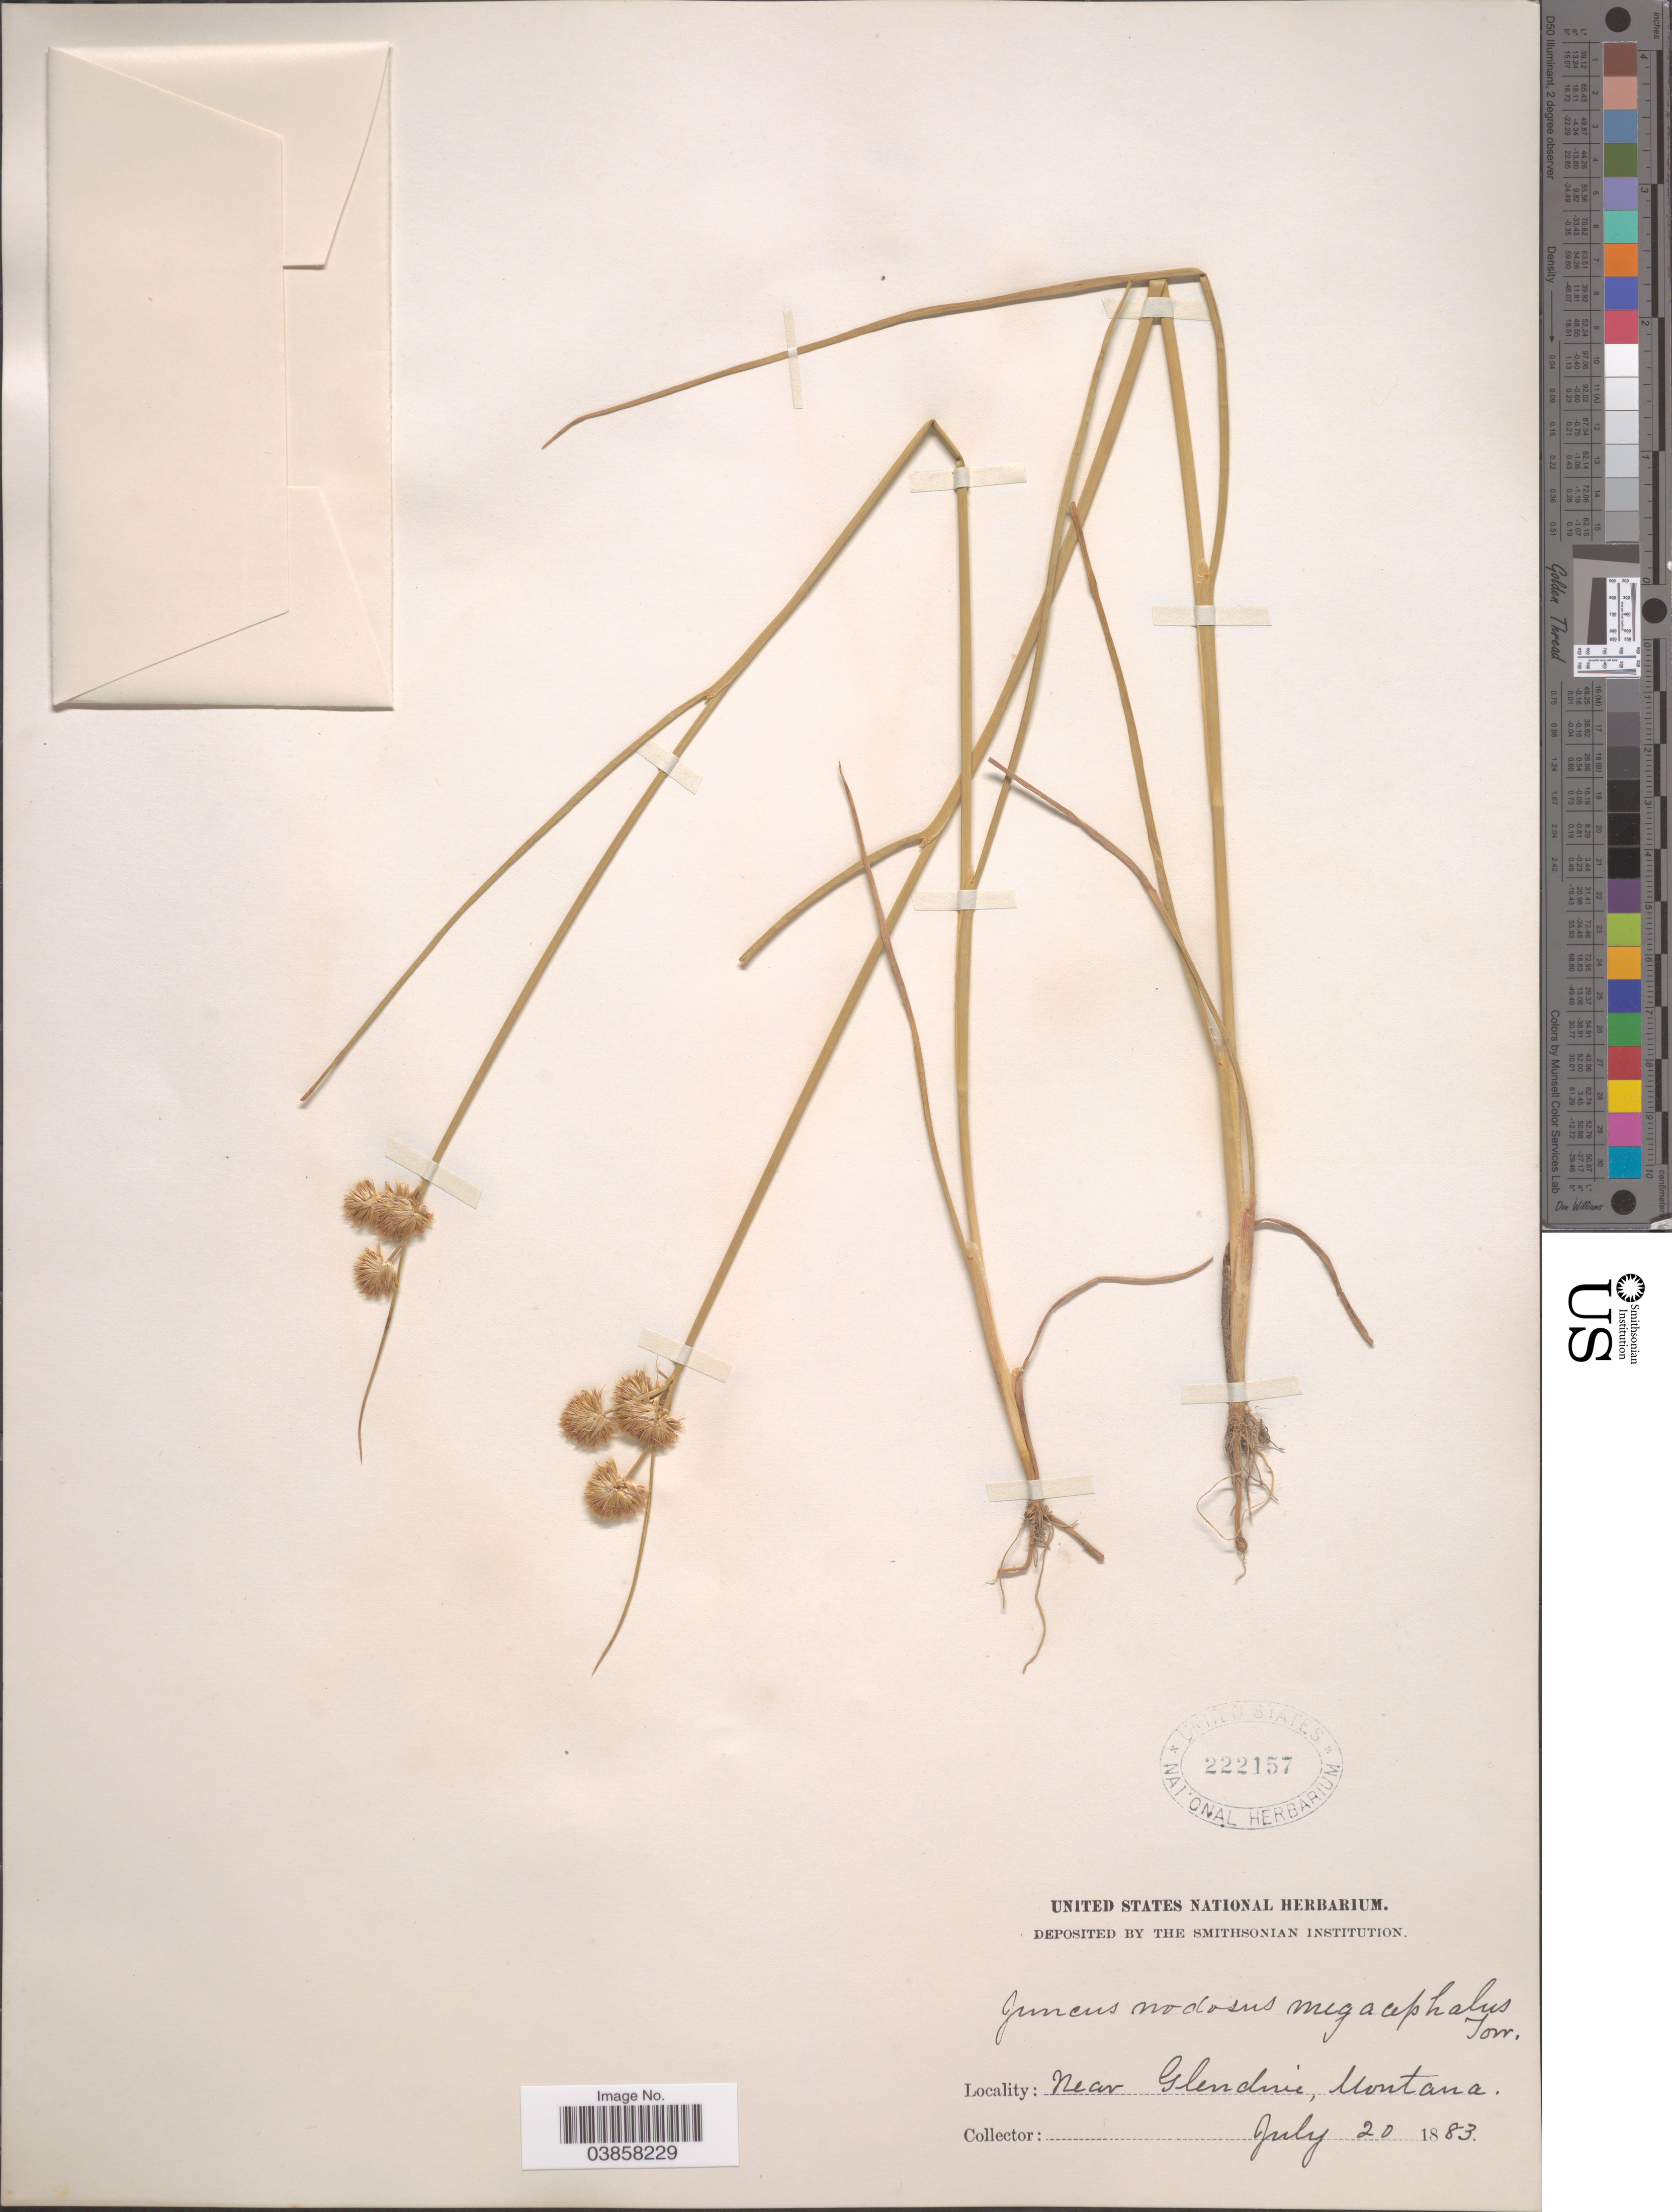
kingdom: Plantae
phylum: Tracheophyta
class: Liliopsida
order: Poales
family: Juncaceae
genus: Juncus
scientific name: Juncus torreyi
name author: Coville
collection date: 1883-07-20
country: United States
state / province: Montana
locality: Near Glendive.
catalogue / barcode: US 222157